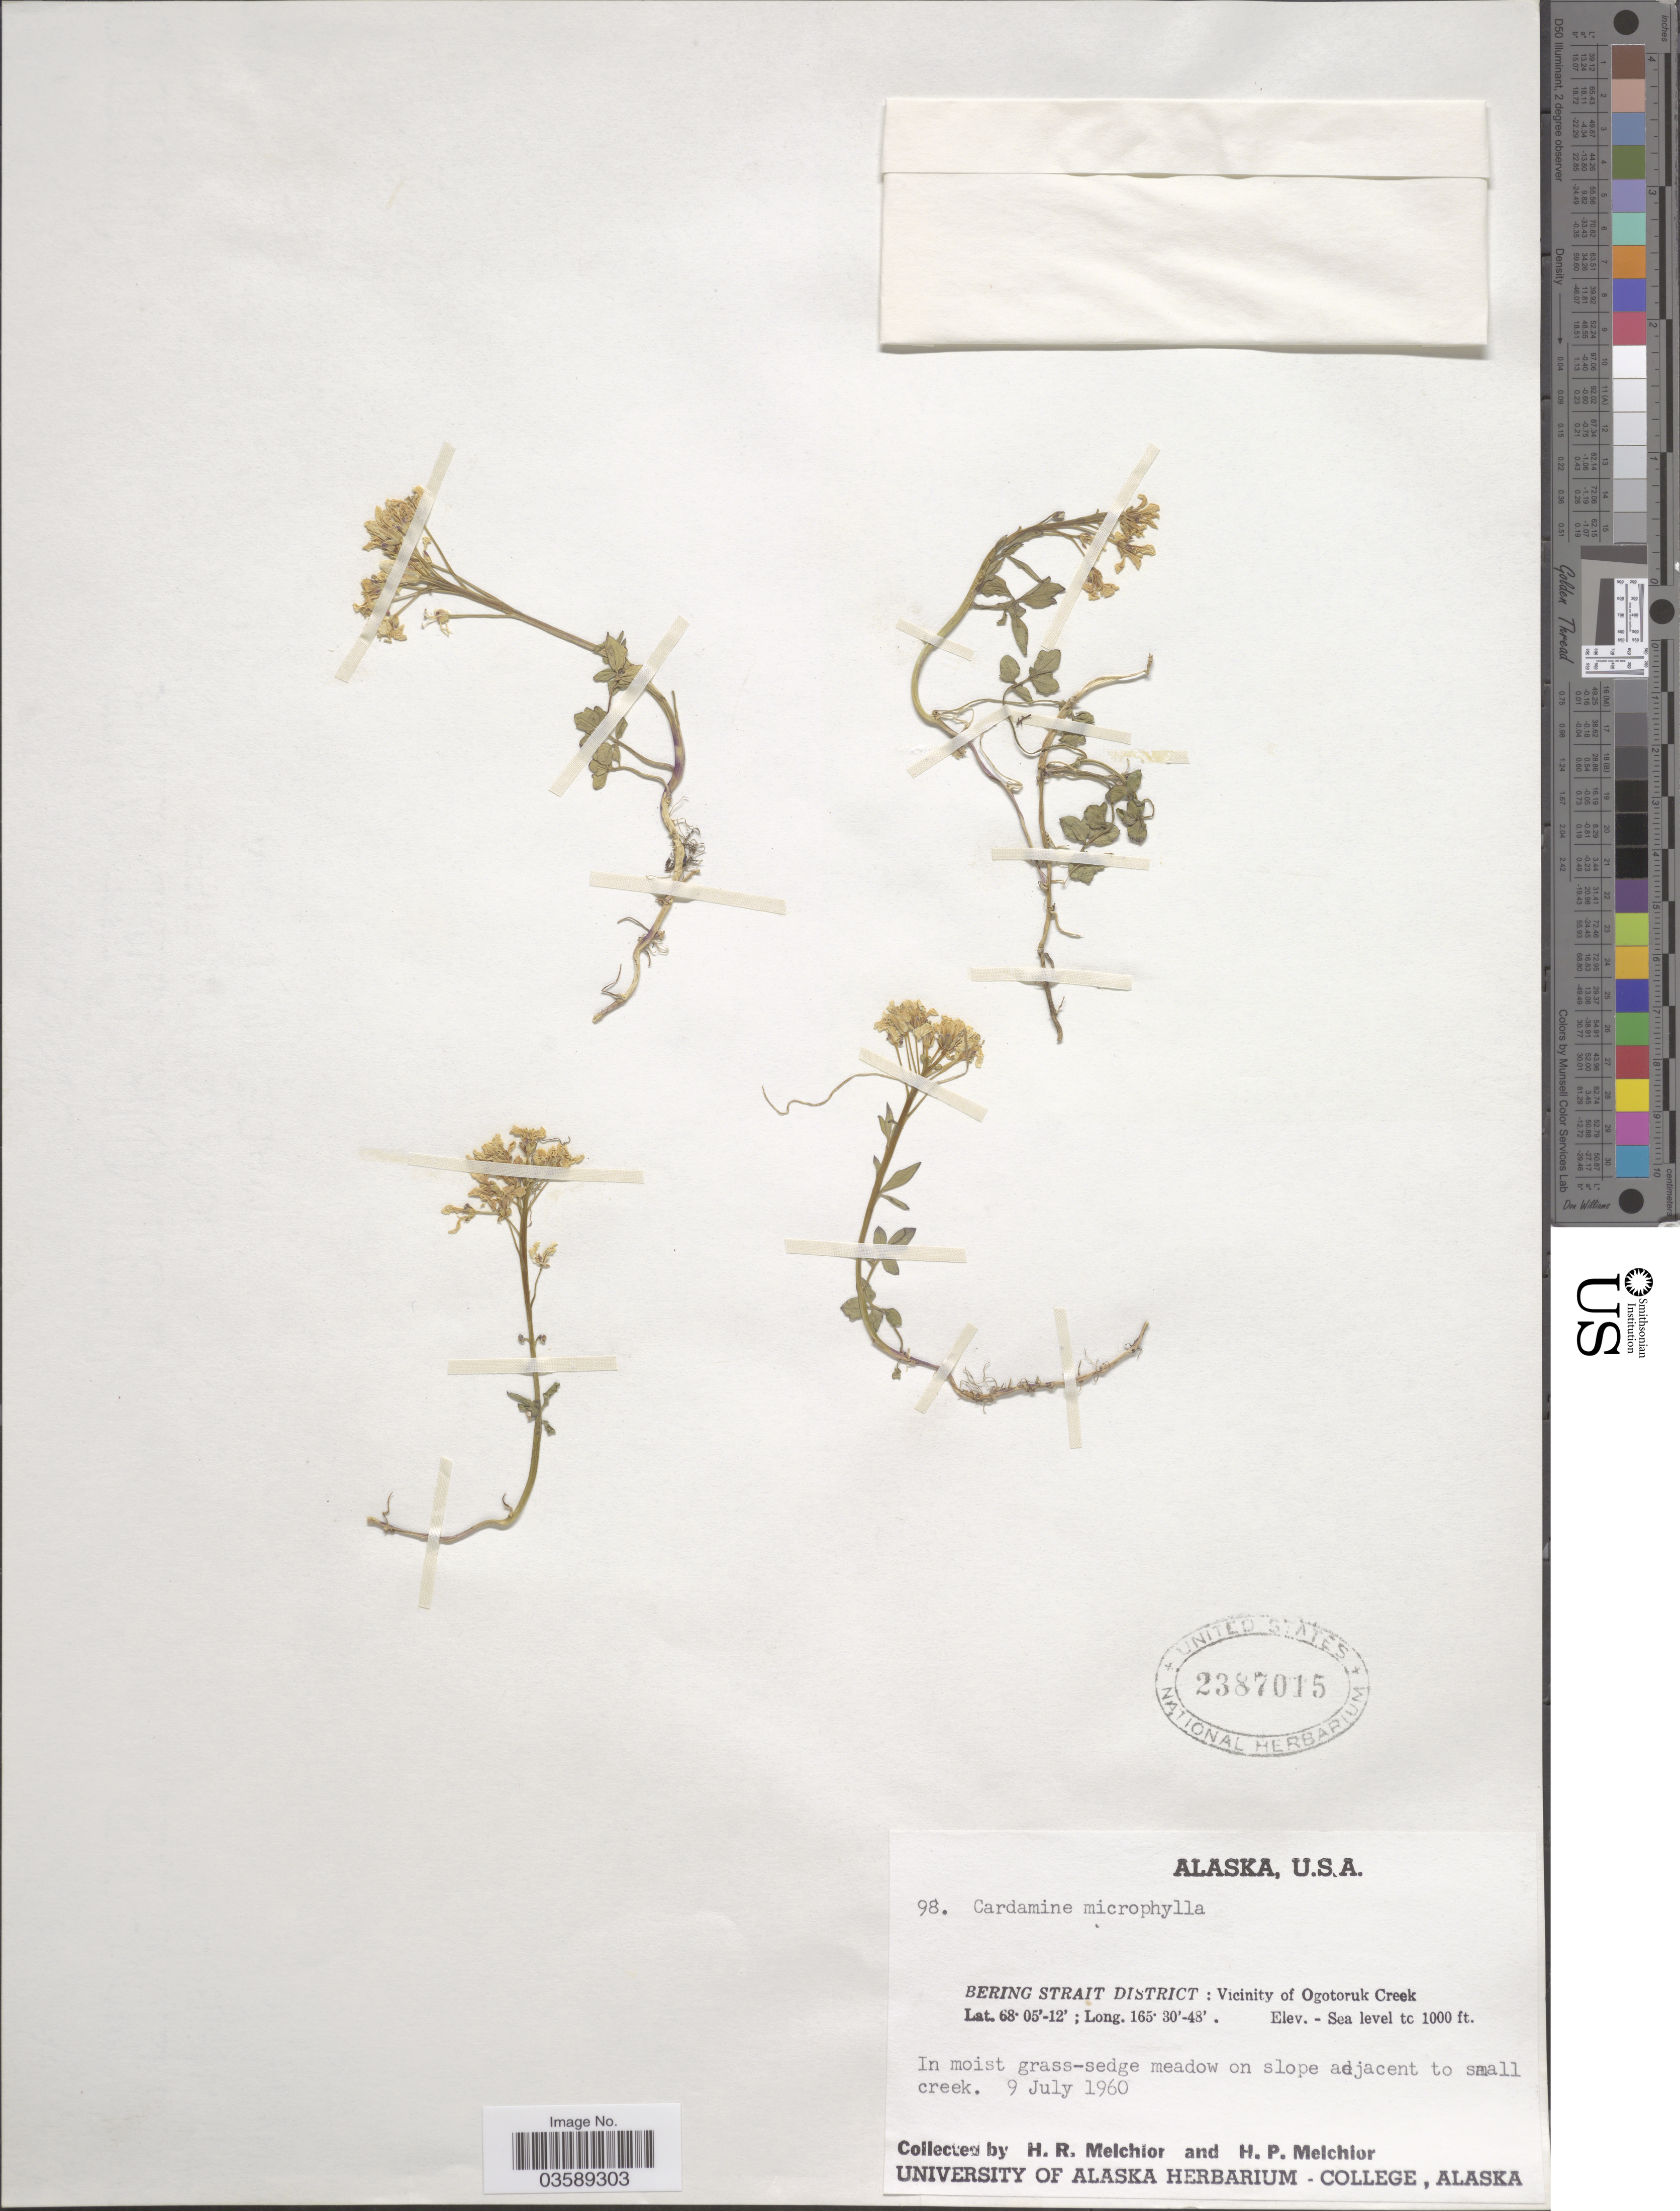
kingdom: Plantae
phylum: Tracheophyta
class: Magnoliopsida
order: Brassicales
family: Brassicaceae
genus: Cardamine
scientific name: Cardamine microphylla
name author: Adams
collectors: H. R. Melchior & H. P. Melchior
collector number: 98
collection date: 1960-07-09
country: United States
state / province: Alaska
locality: Bering Strait District: Vicinity of Ogotoruk Creek.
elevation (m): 0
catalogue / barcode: US 2387015